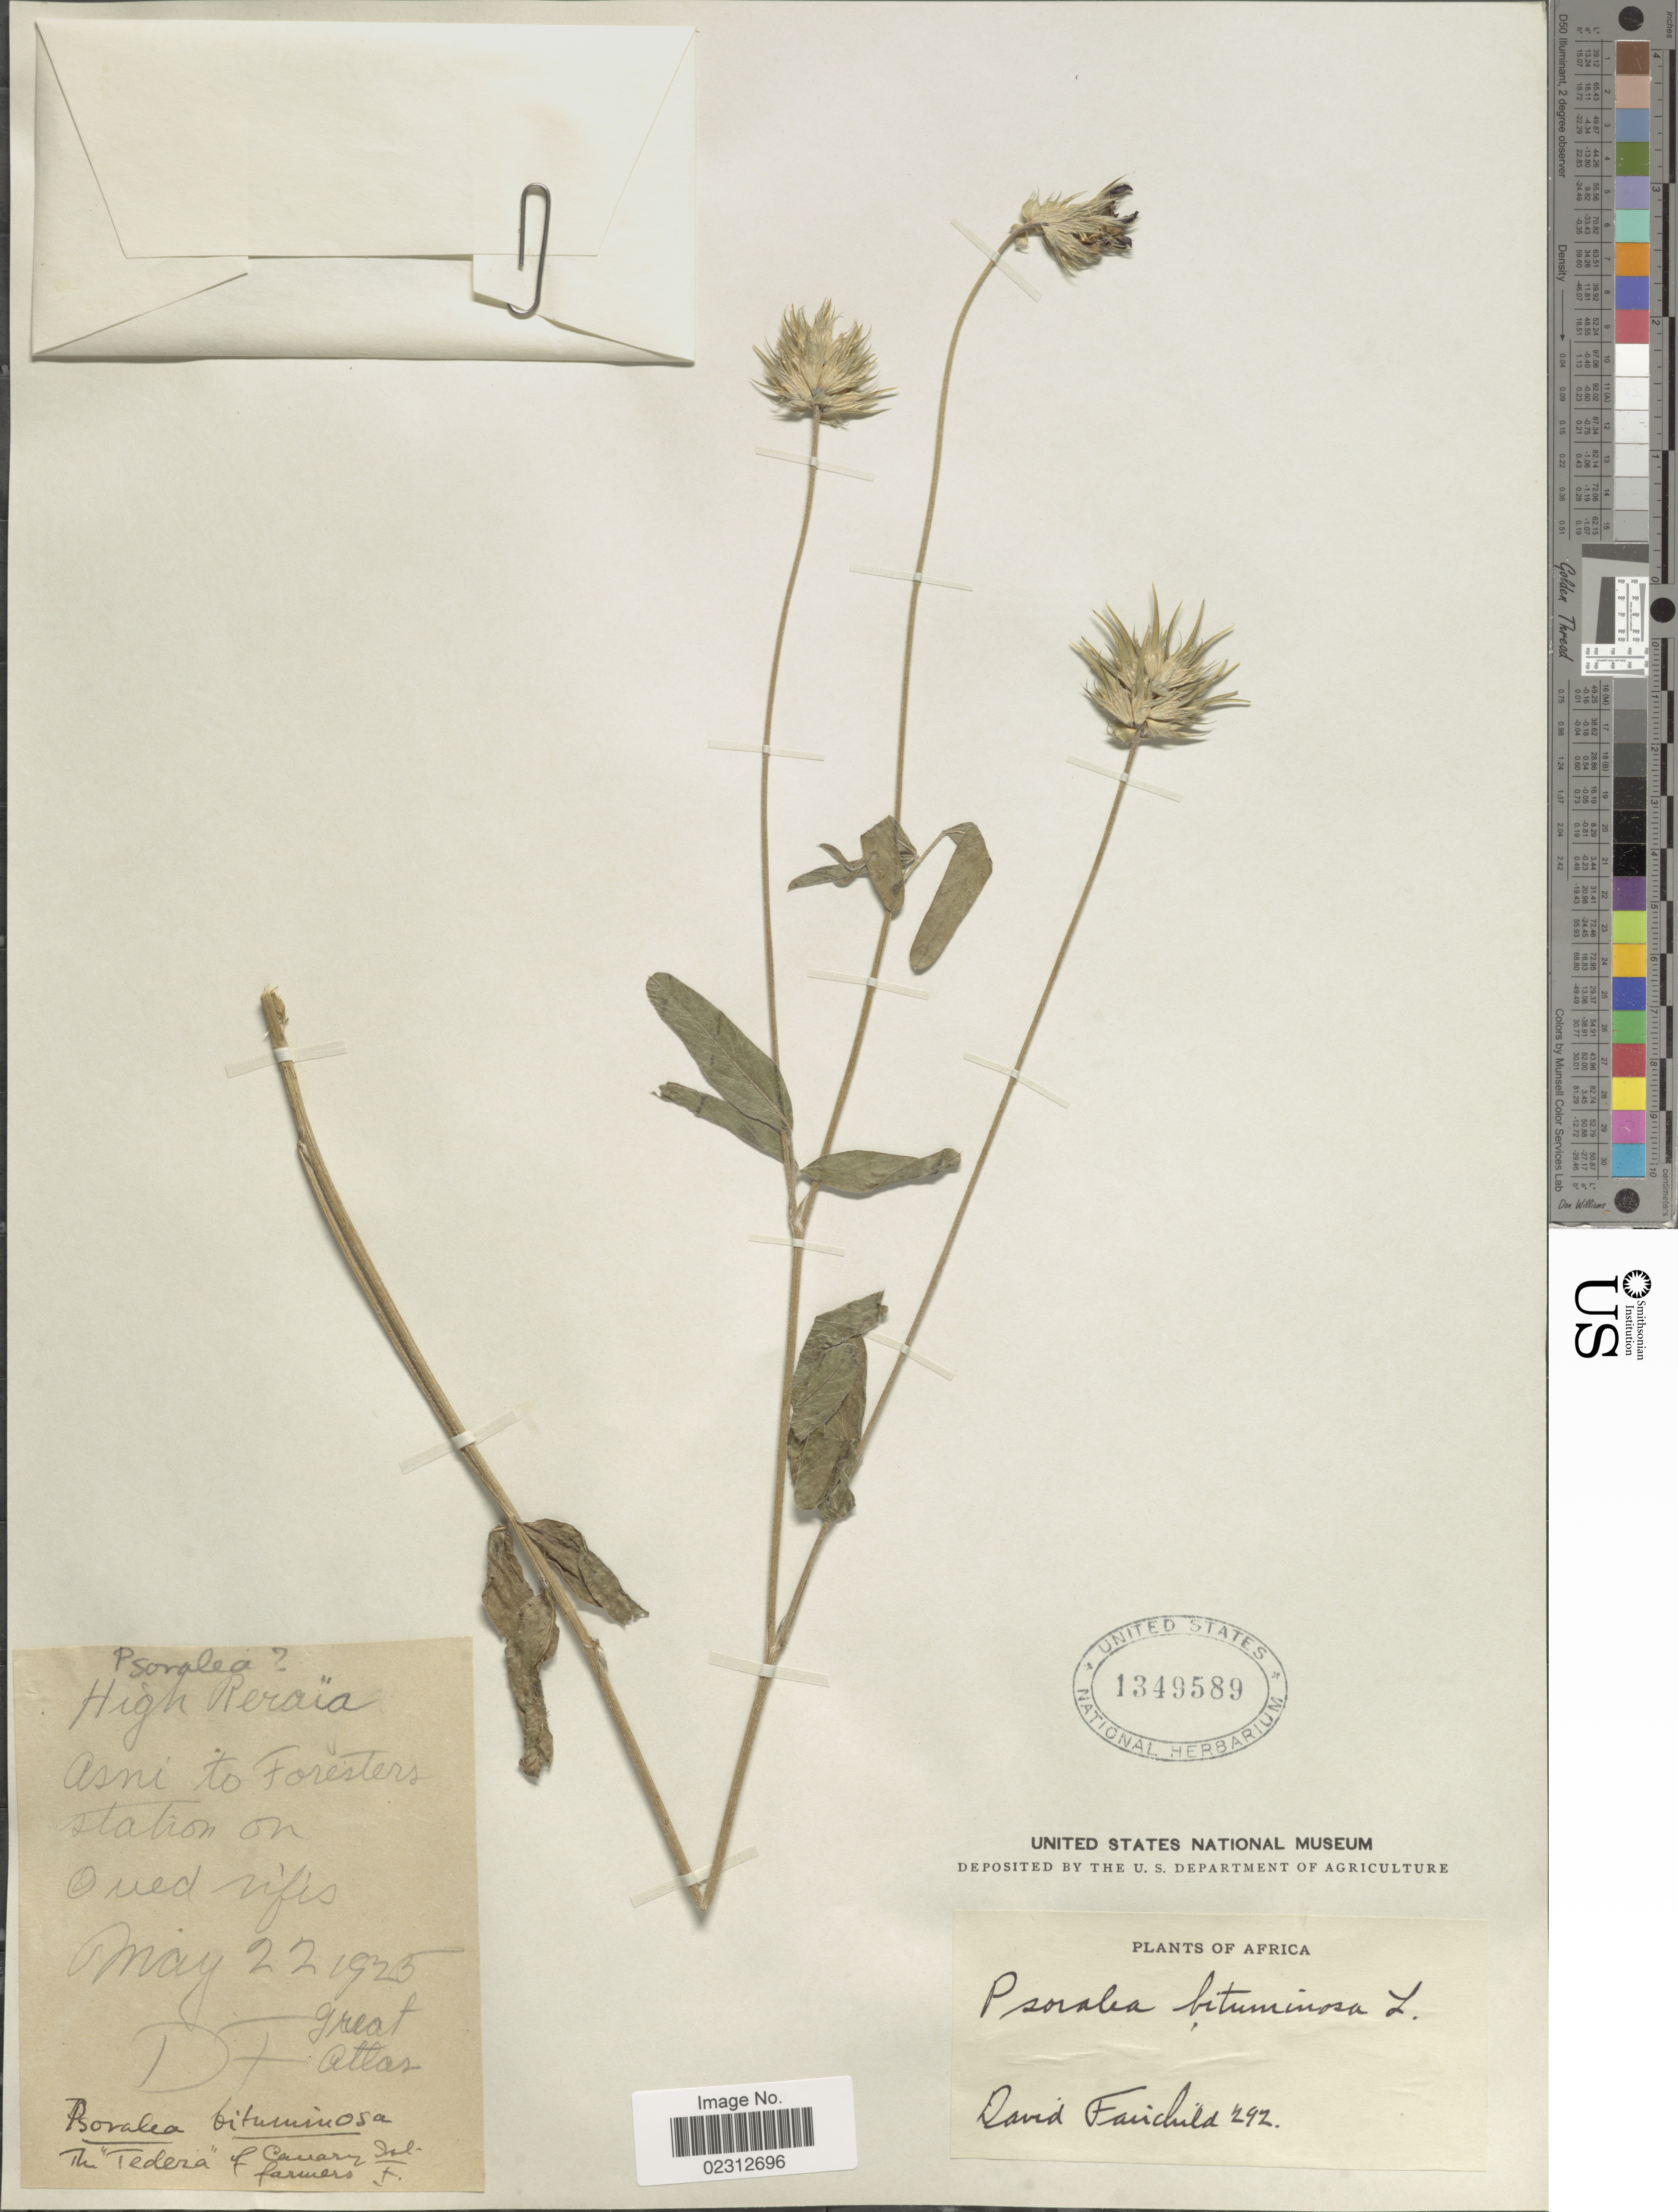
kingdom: Plantae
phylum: Tracheophyta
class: Magnoliopsida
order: Fabales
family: Fabaceae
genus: Bituminaria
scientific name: Bituminaria bituminosa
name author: (L.) C.H. Stirt.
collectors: D. Fairchild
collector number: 292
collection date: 1925-05-22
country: Morocco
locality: Africa, Asni to Foresters station on Oued Nifis.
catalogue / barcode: US 1349589